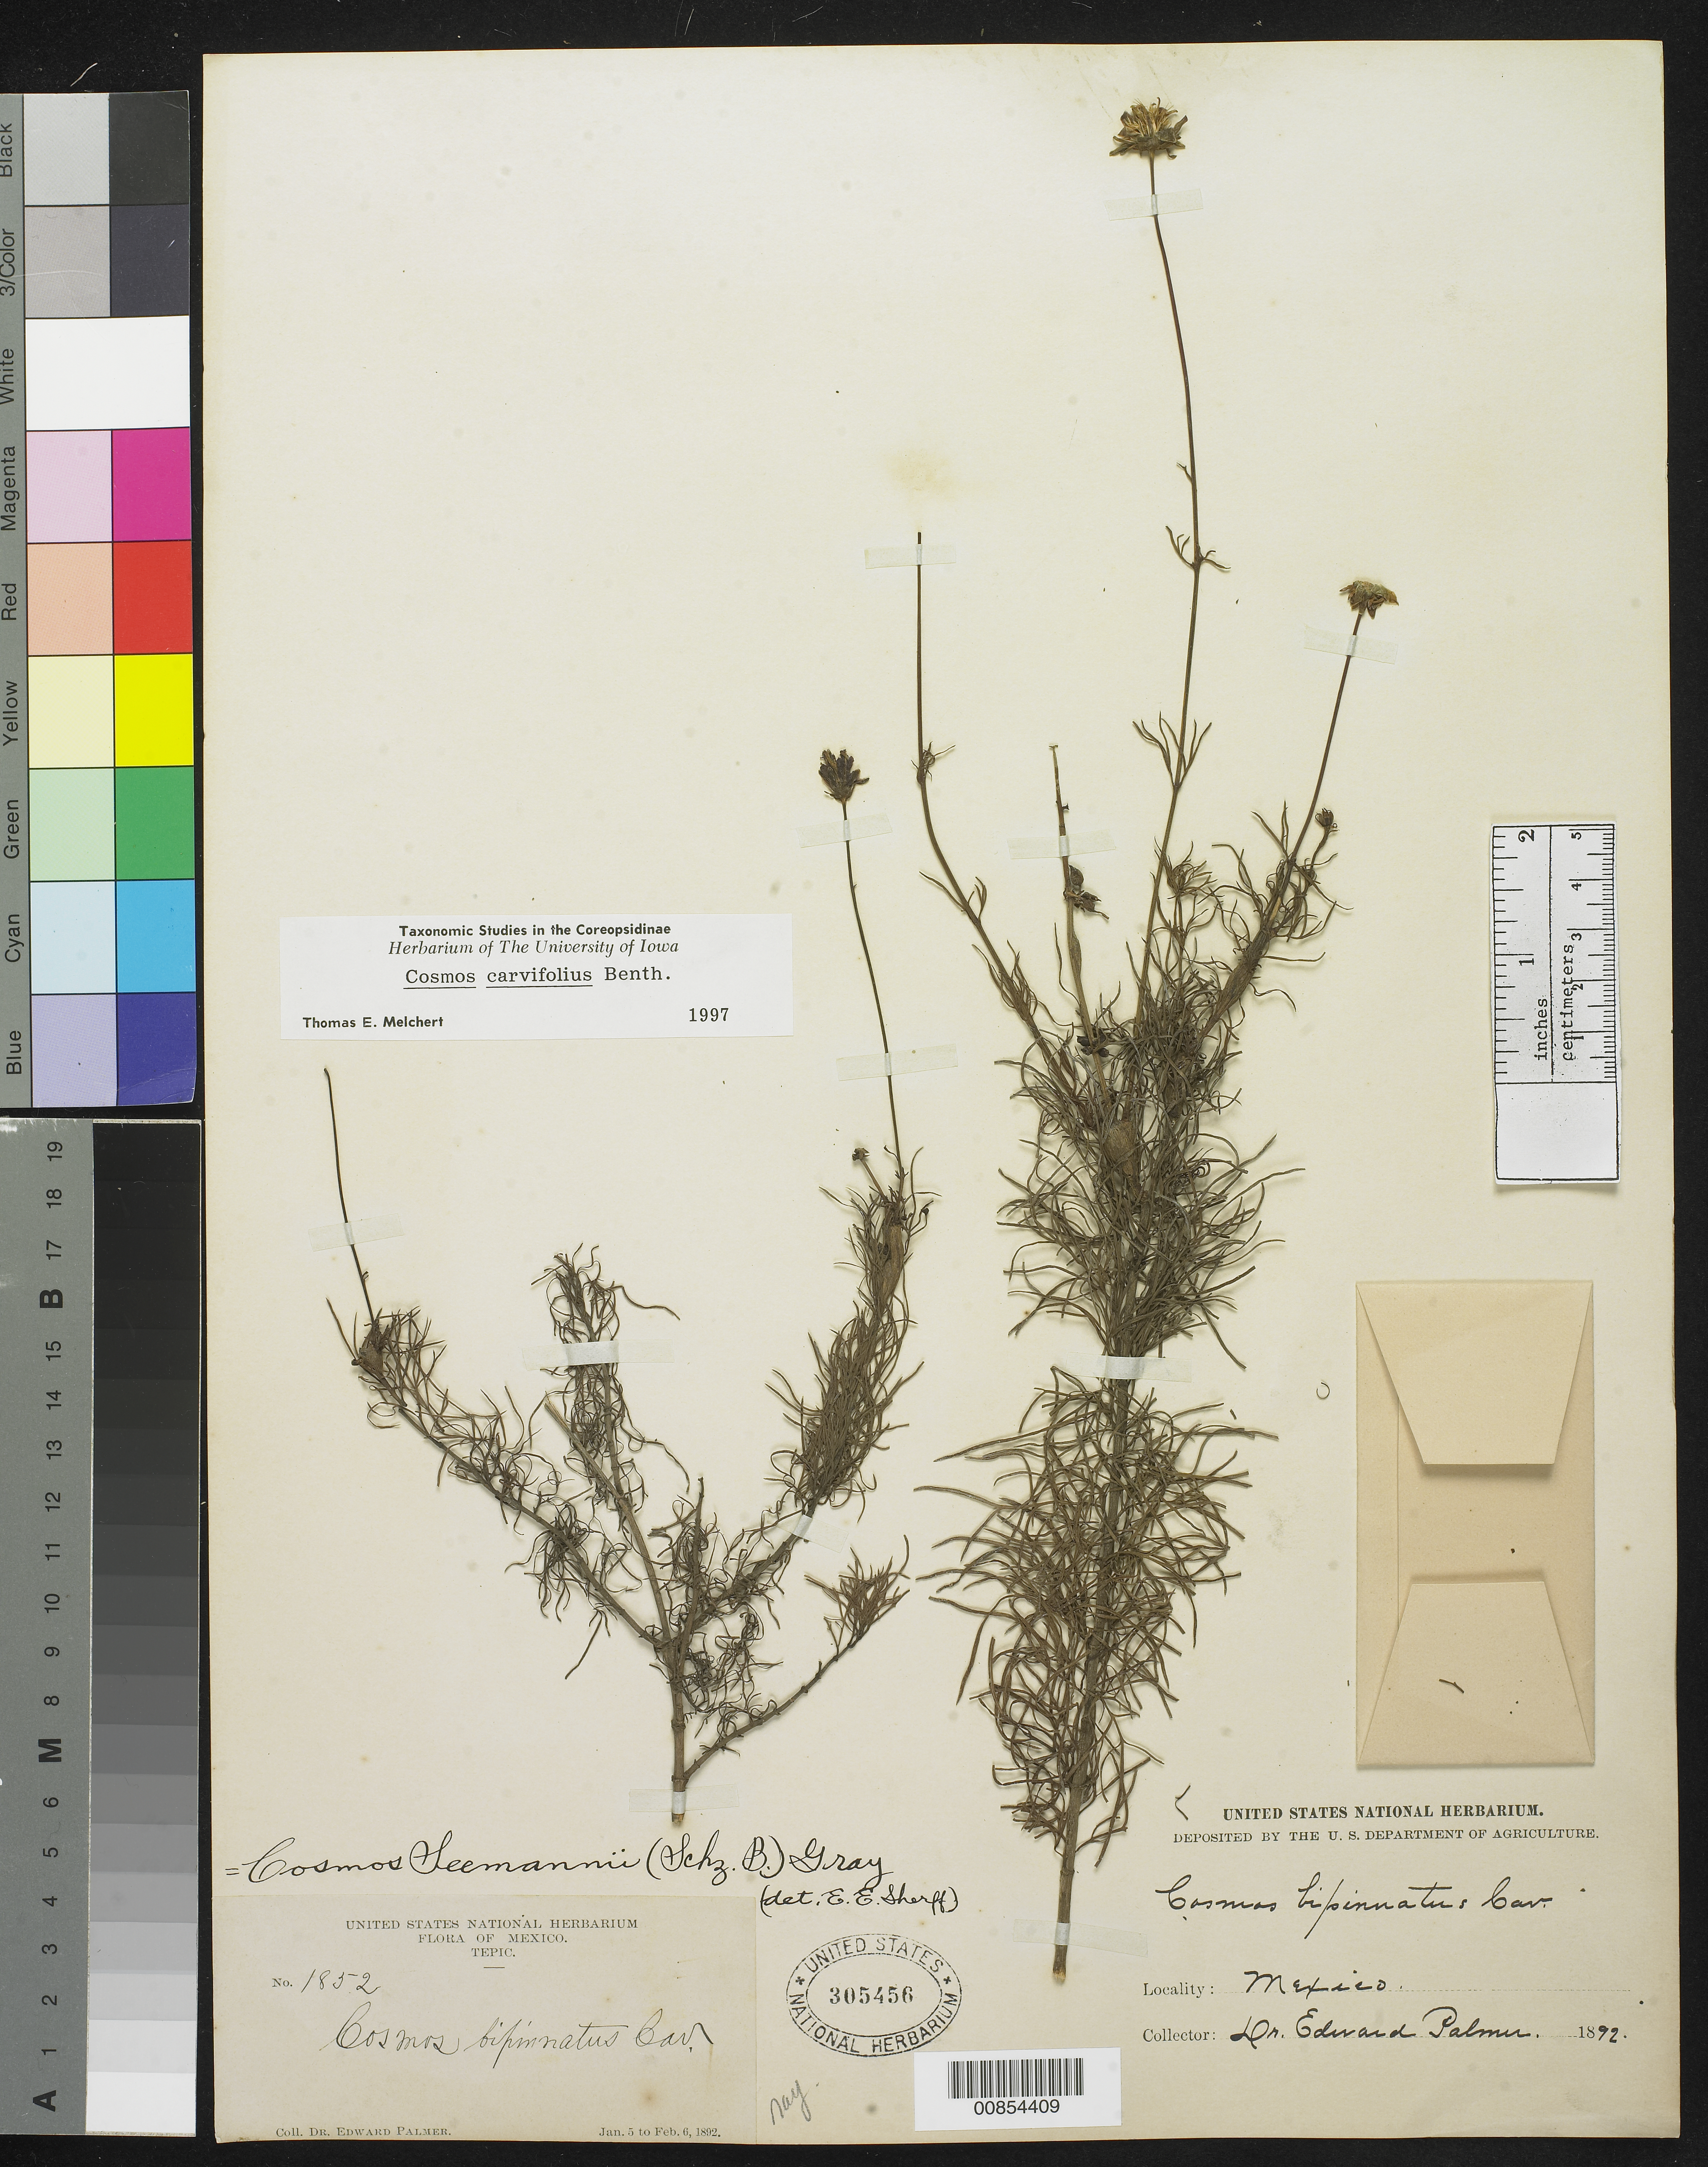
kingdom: Plantae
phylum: Tracheophyta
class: Magnoliopsida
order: Asterales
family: Asteraceae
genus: Cosmos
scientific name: Cosmos carvifolius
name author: Benth.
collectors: E. Palmer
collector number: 1852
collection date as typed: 05 Jan 1892 to 06 Feb 1892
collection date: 1892-01-05/1892-02-06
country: Mexico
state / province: Nayarit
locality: Tepic, Nayarit.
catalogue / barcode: US 305456